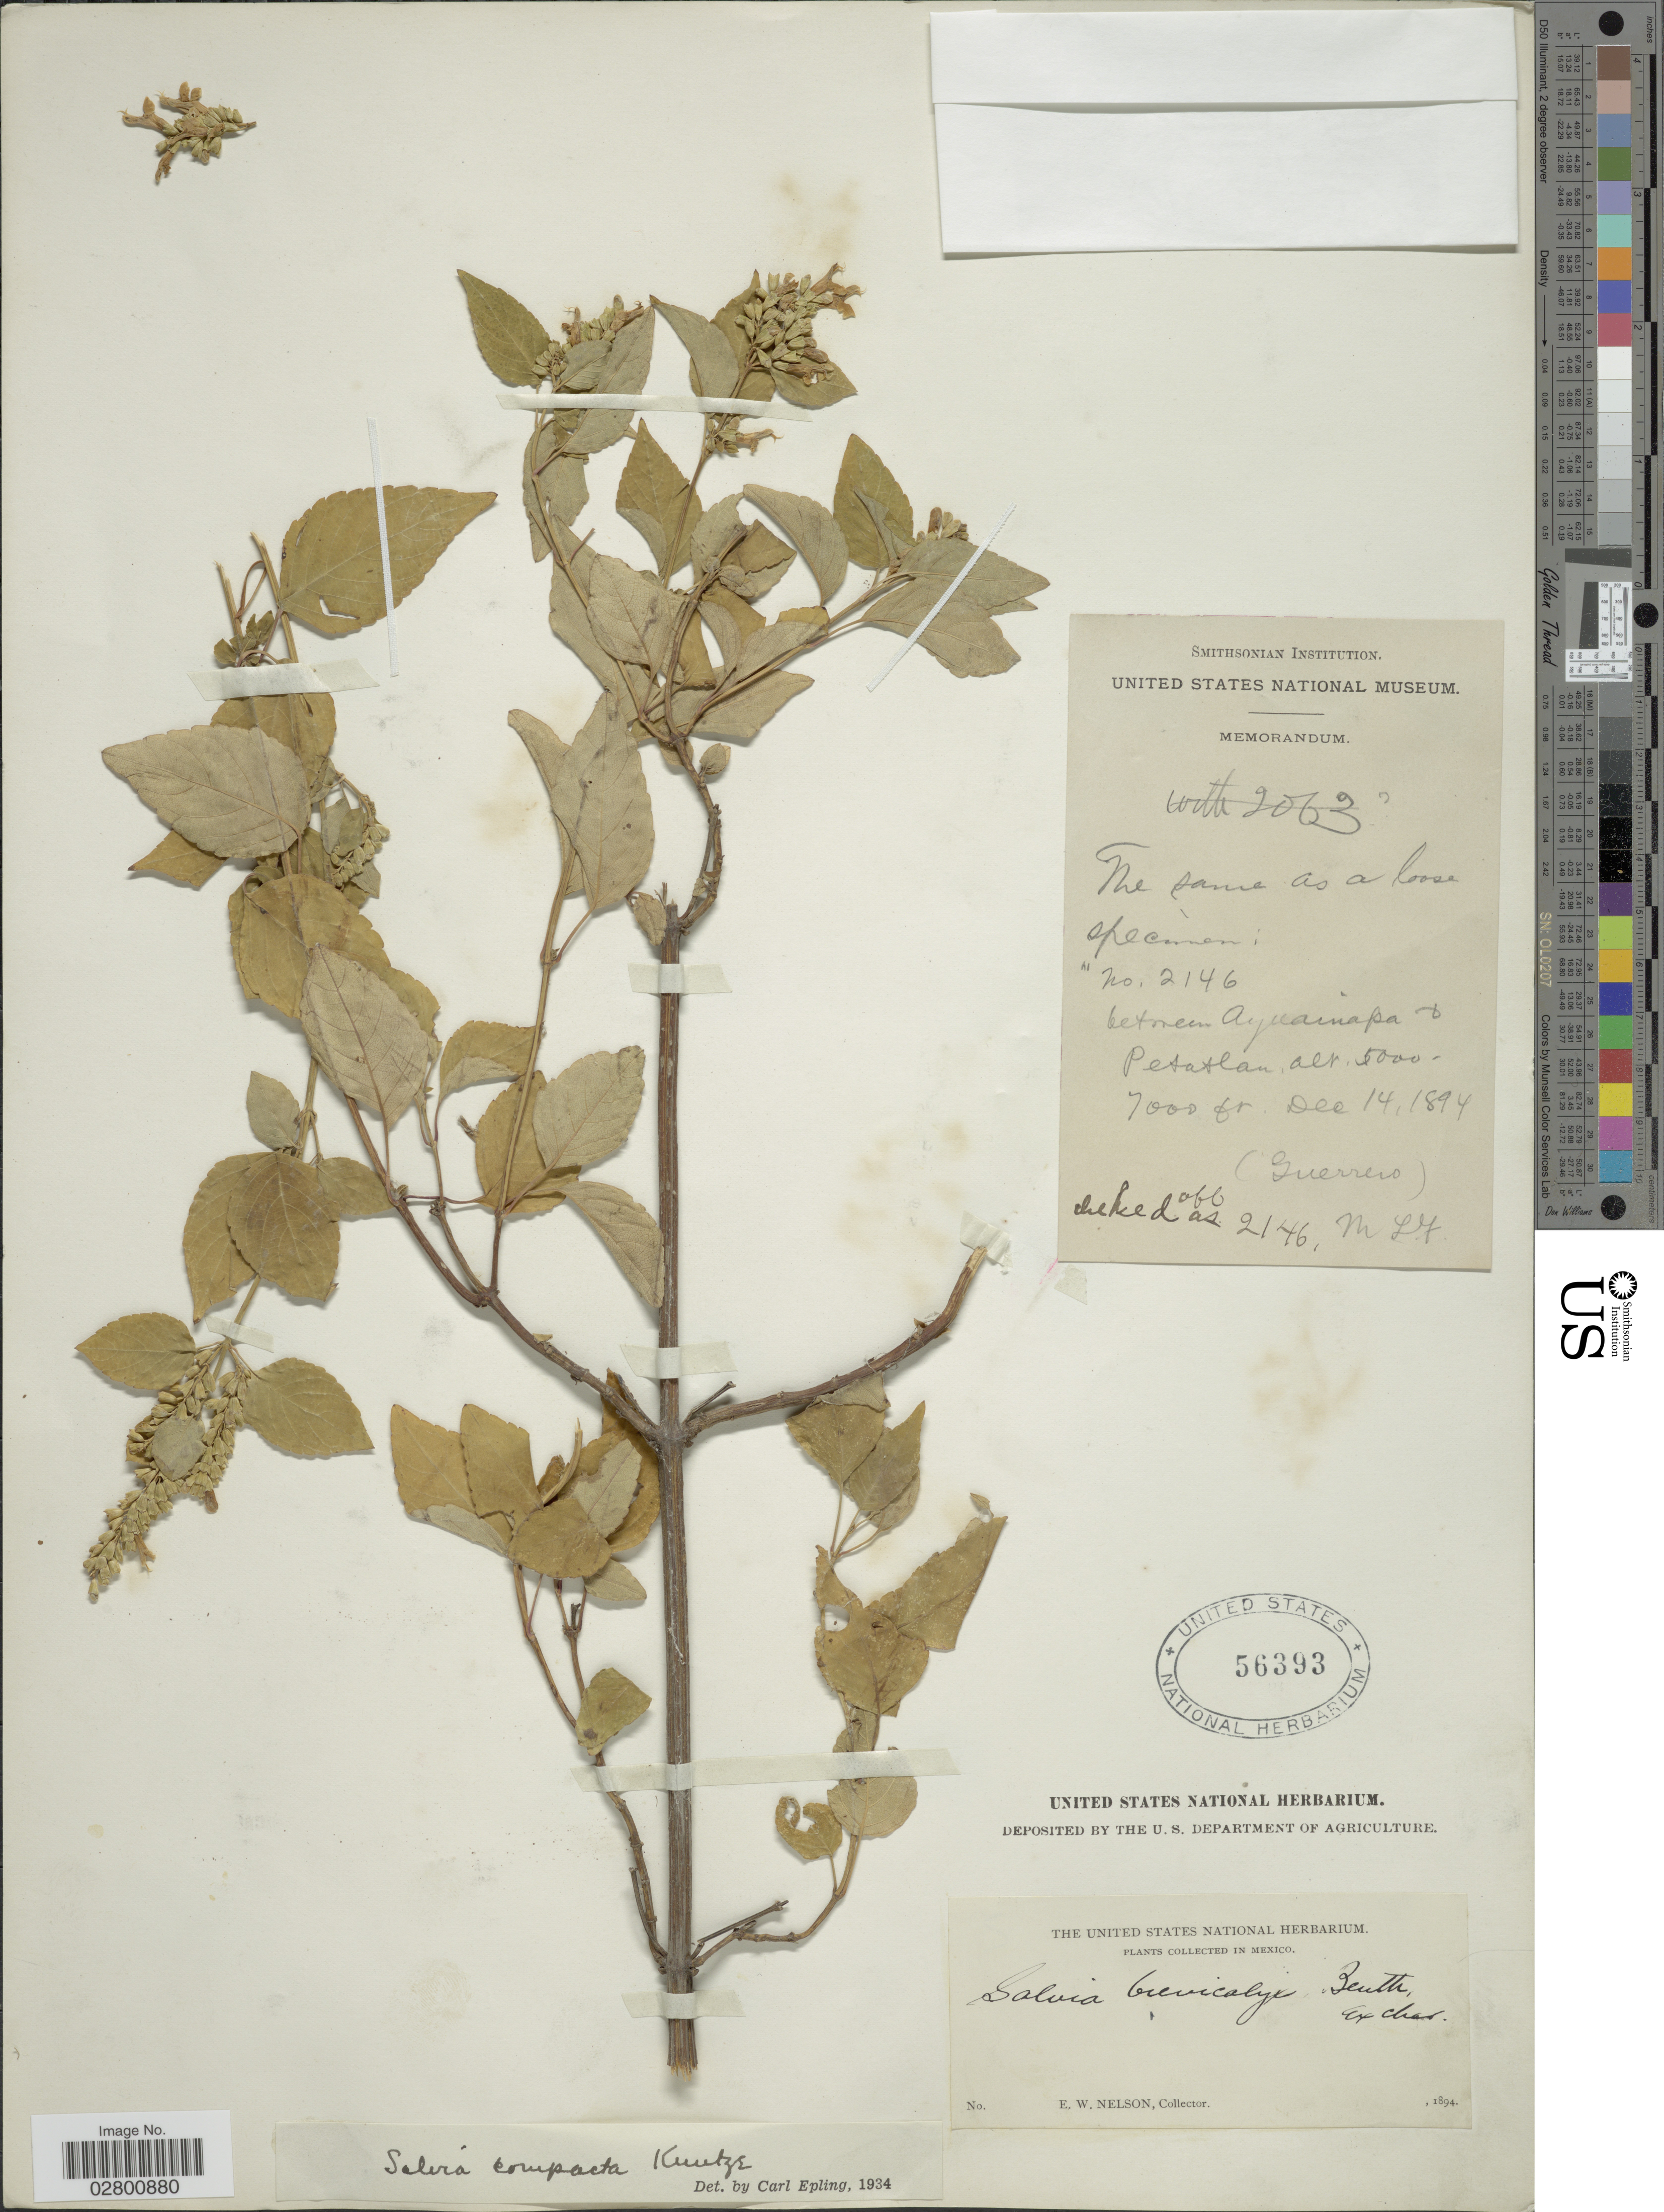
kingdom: Plantae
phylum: Tracheophyta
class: Magnoliopsida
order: Lamiales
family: Lamiaceae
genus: Salvia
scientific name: Salvia compacta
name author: Kuntze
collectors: E. W. Nelson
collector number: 2146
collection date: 1894-12-14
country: Mexico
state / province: Guerrero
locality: Between Ayuainapa & Petatlan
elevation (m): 1524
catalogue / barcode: US 56393